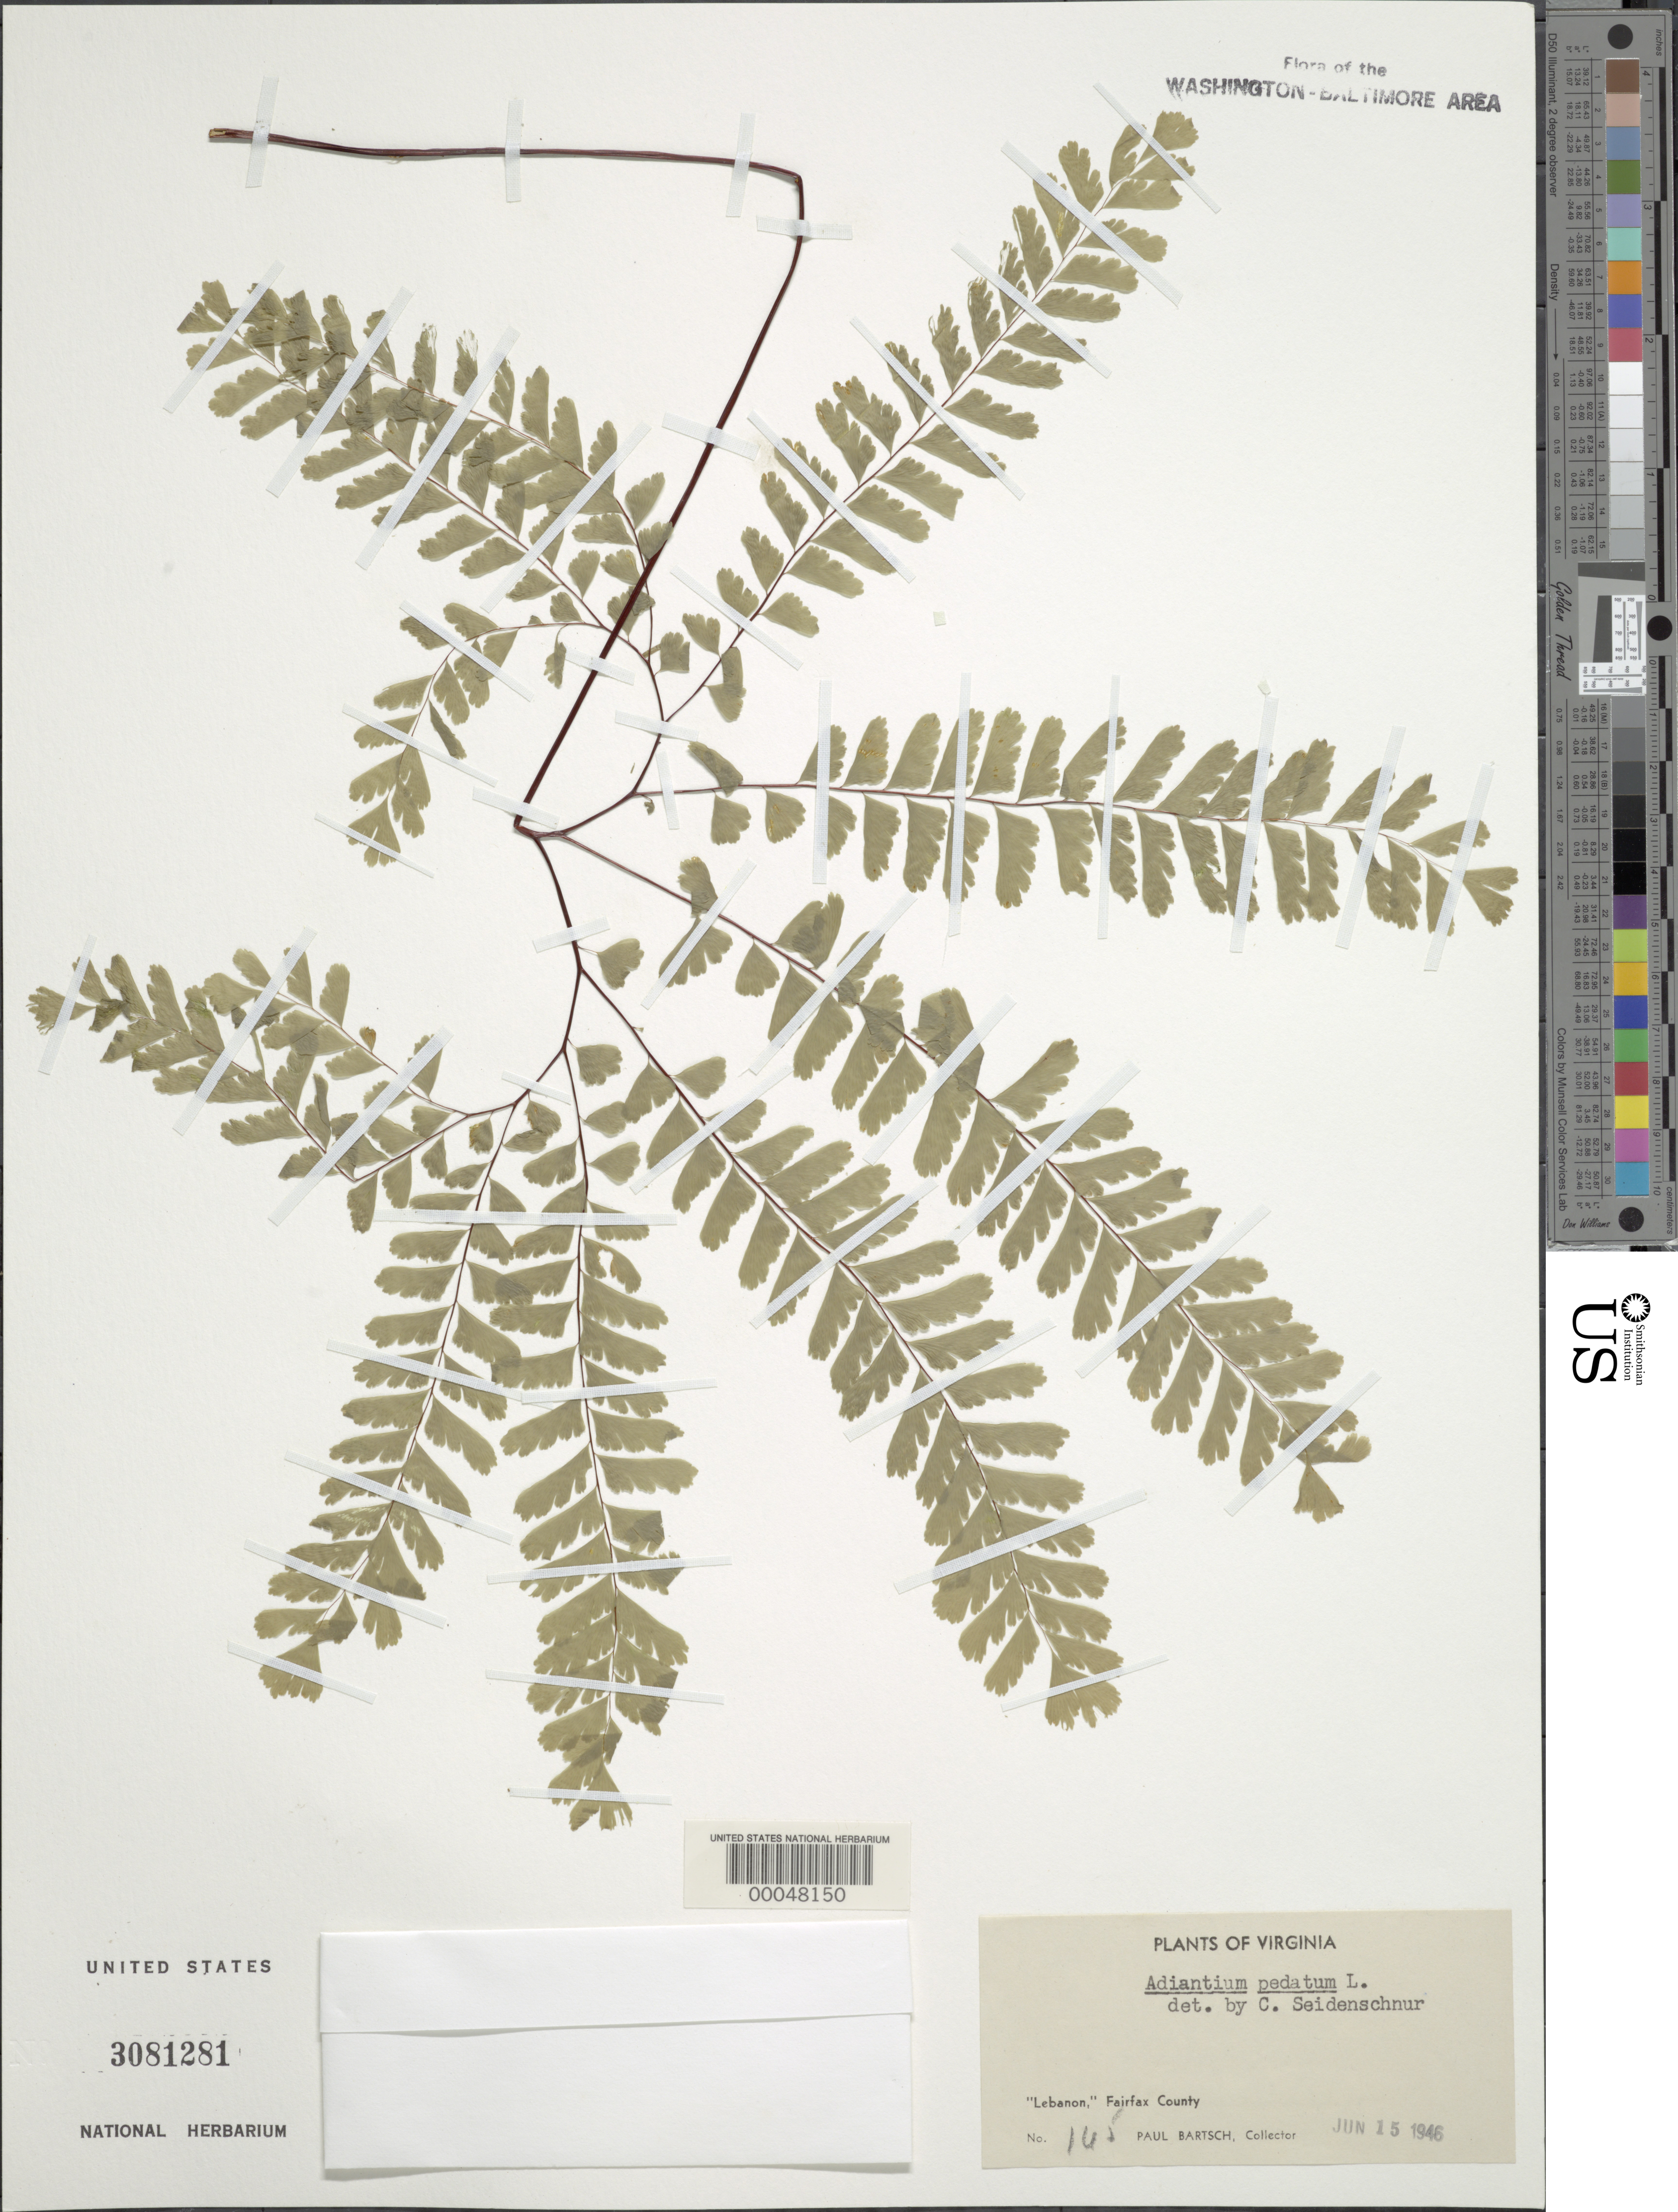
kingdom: Plantae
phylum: Tracheophyta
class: Polypodiopsida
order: Polypodiales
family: Pteridaceae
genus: Adiantum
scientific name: Adiantum pedatum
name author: L.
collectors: P. Bartsch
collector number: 165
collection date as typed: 15 Sep 1946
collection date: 1946-09-15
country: United States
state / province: Virginia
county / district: Fairfax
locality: Lebanon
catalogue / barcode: US 3081281